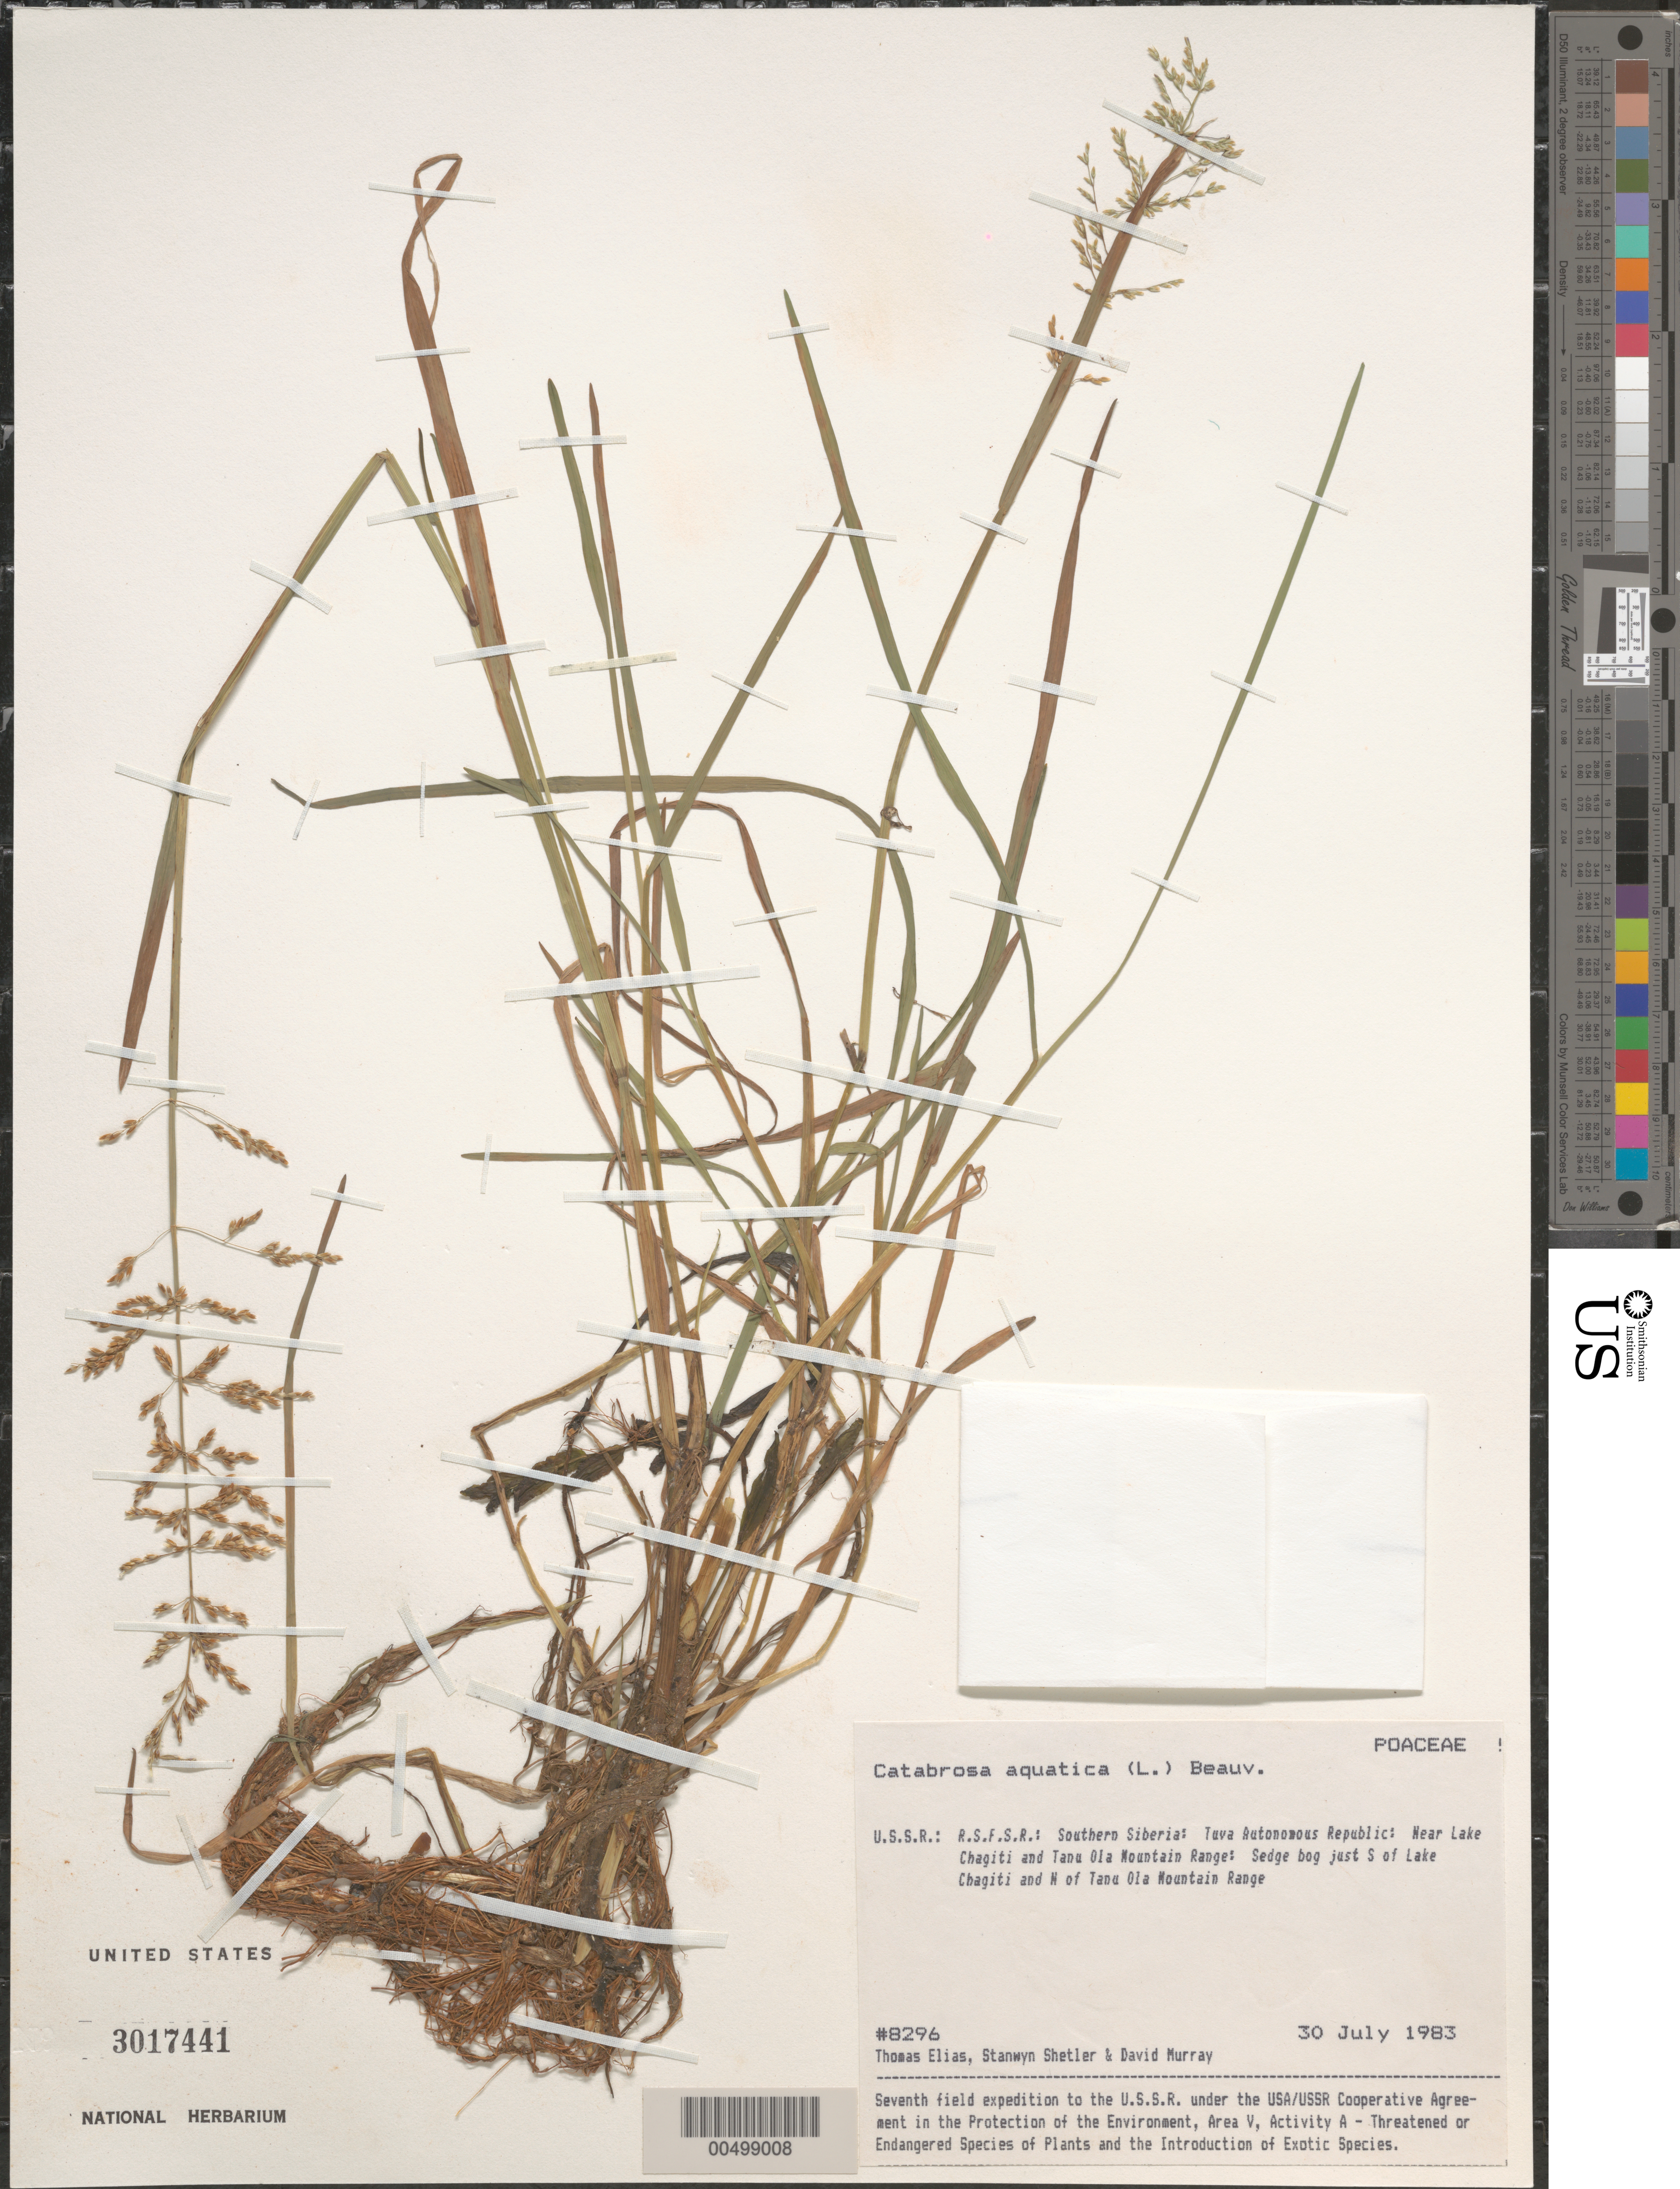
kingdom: Plantae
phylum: Tracheophyta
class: Liliopsida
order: Poales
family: Poaceae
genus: Catabrosa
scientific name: Catabrosa aquatica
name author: (L.) P. Beauv.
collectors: T. Elias, S. Shetler & D. F. Murray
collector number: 8296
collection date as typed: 30 Jul 1983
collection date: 1983-07-30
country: Russian Federation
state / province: Tuva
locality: just S of Lake Chagitai and N of Tannu-Ola Mountain Range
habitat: sedge bog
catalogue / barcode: US 3017441